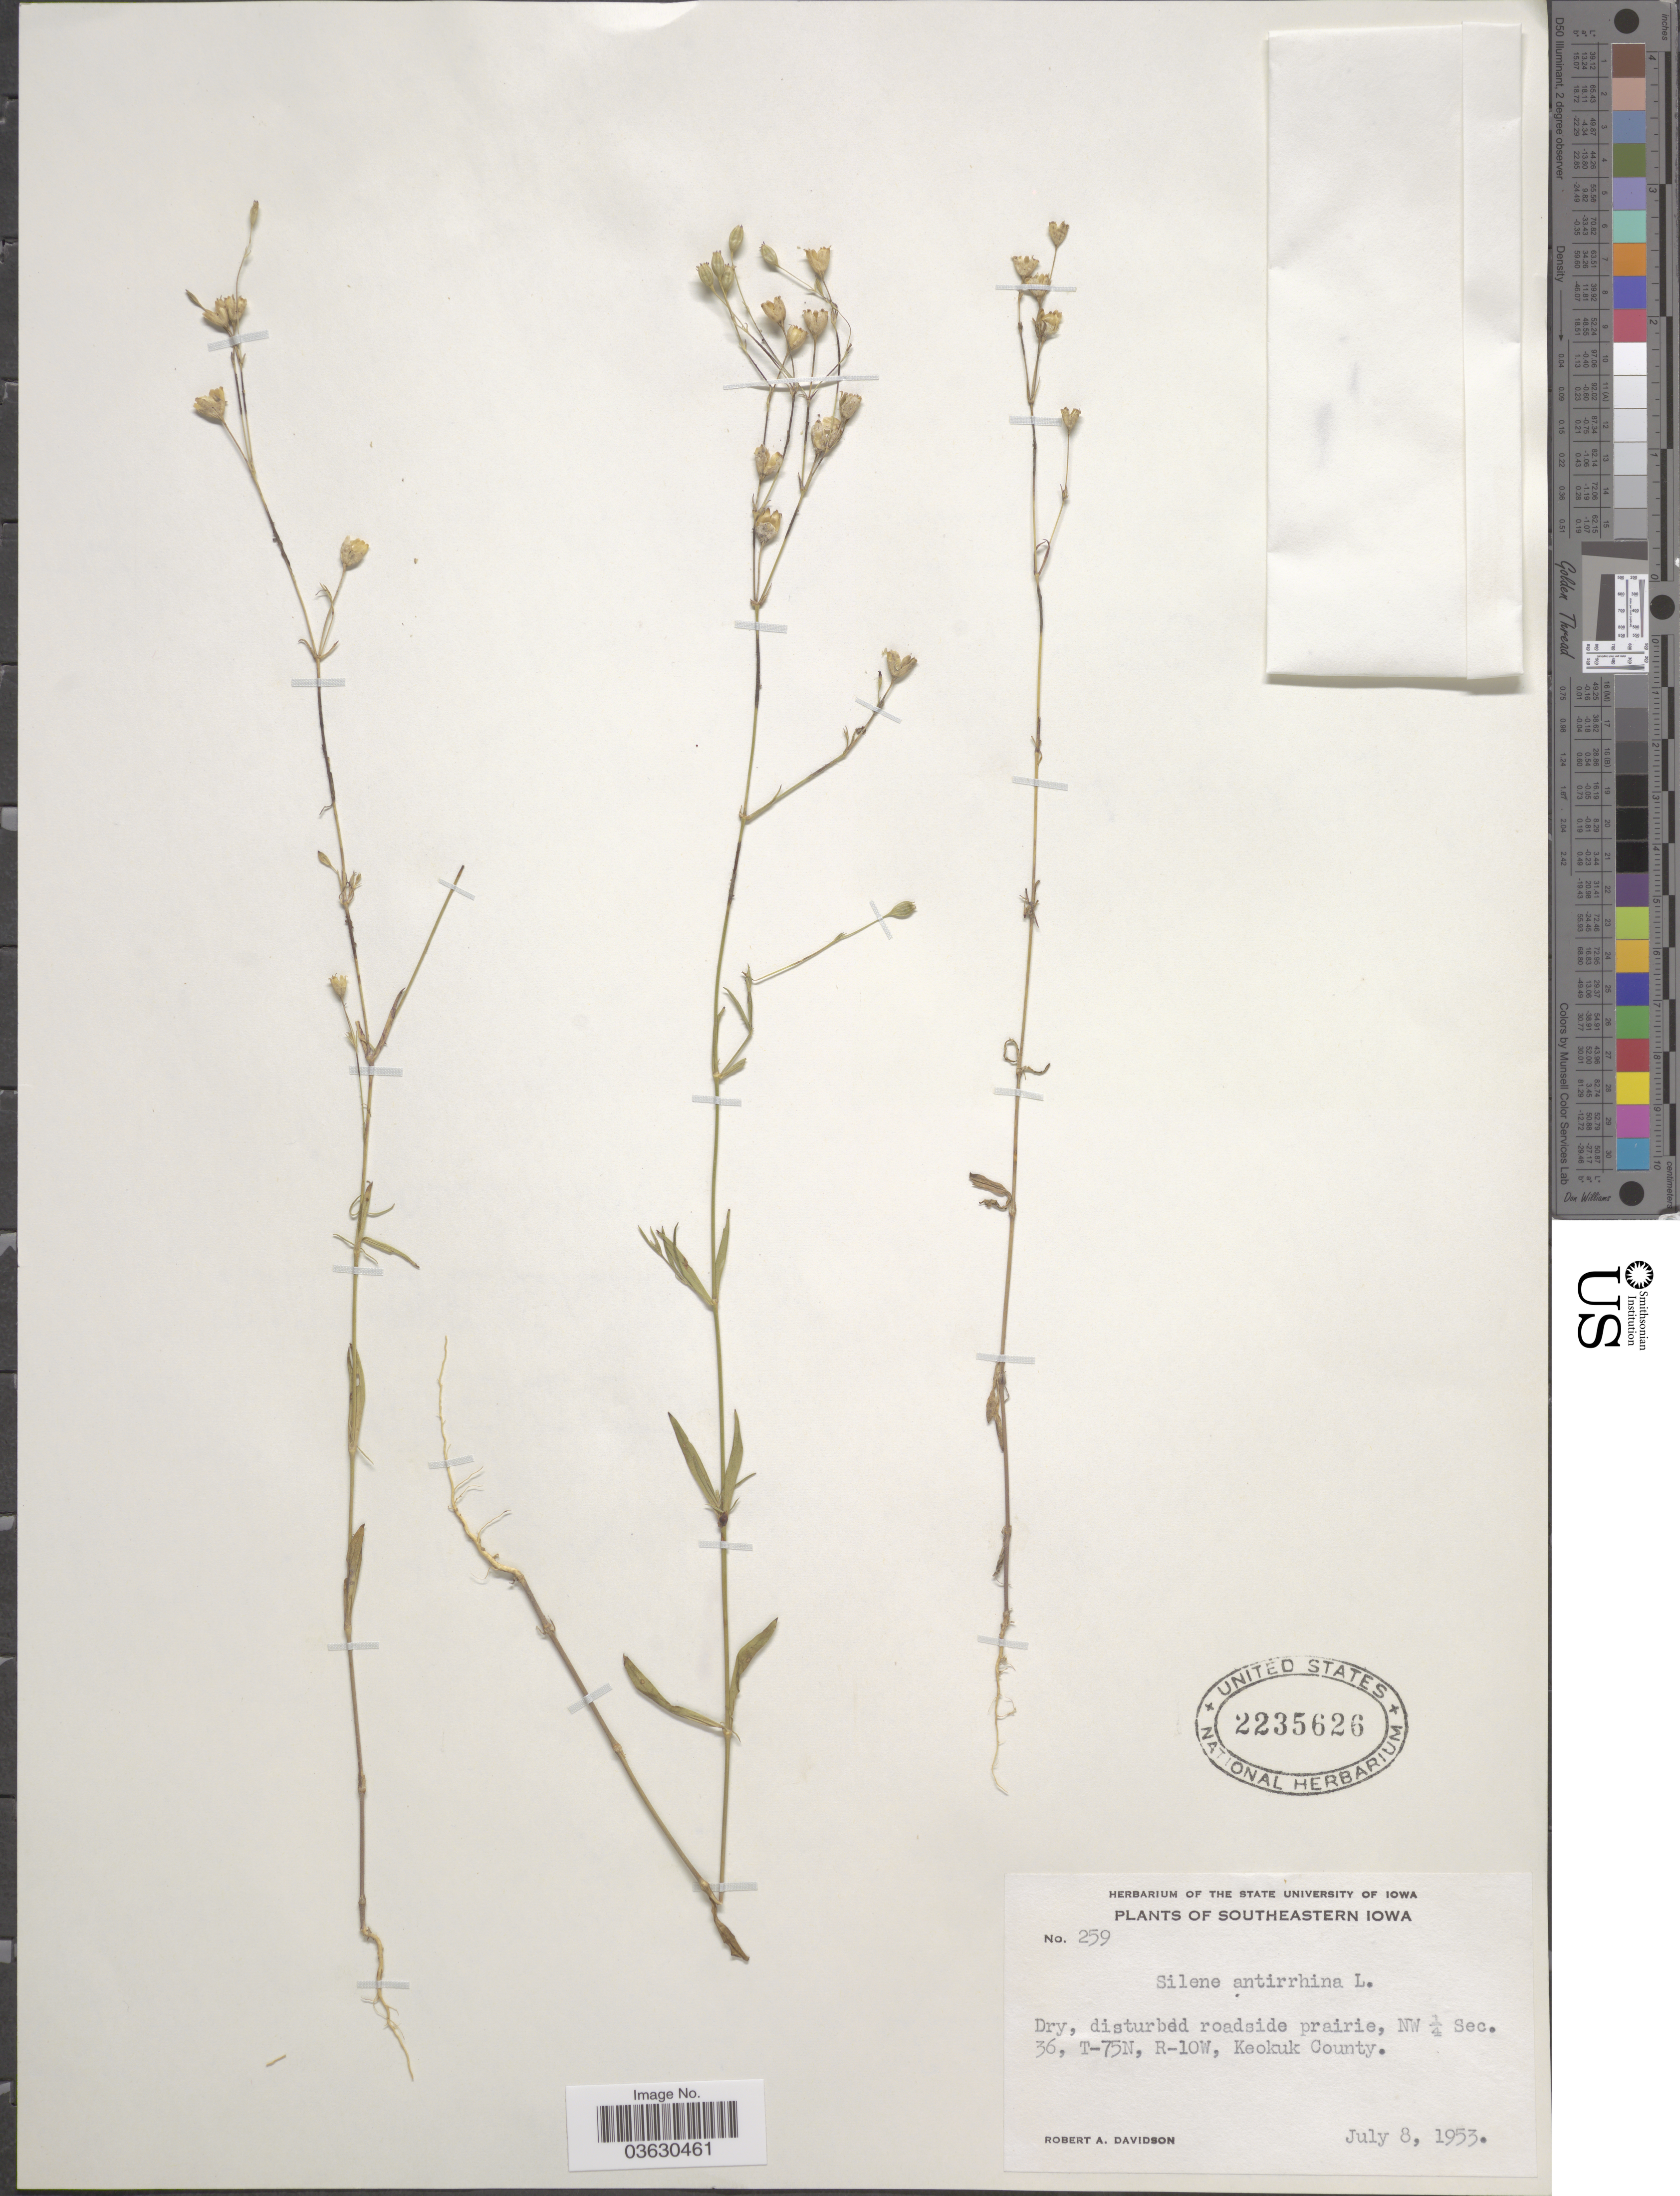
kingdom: Plantae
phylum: Tracheophyta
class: Magnoliopsida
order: Caryophyllales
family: Caryophyllaceae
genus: Silene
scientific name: Silene antirrhina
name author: L.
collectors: R. A. Davidson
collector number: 259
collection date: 1953-07-08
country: United States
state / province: Iowa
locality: Southeastern Iowa. Dry, disturbed roadside prairie, NW ¼ Sec. 36, T-75N, R-10W, Keokuk County.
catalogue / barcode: US 2235626